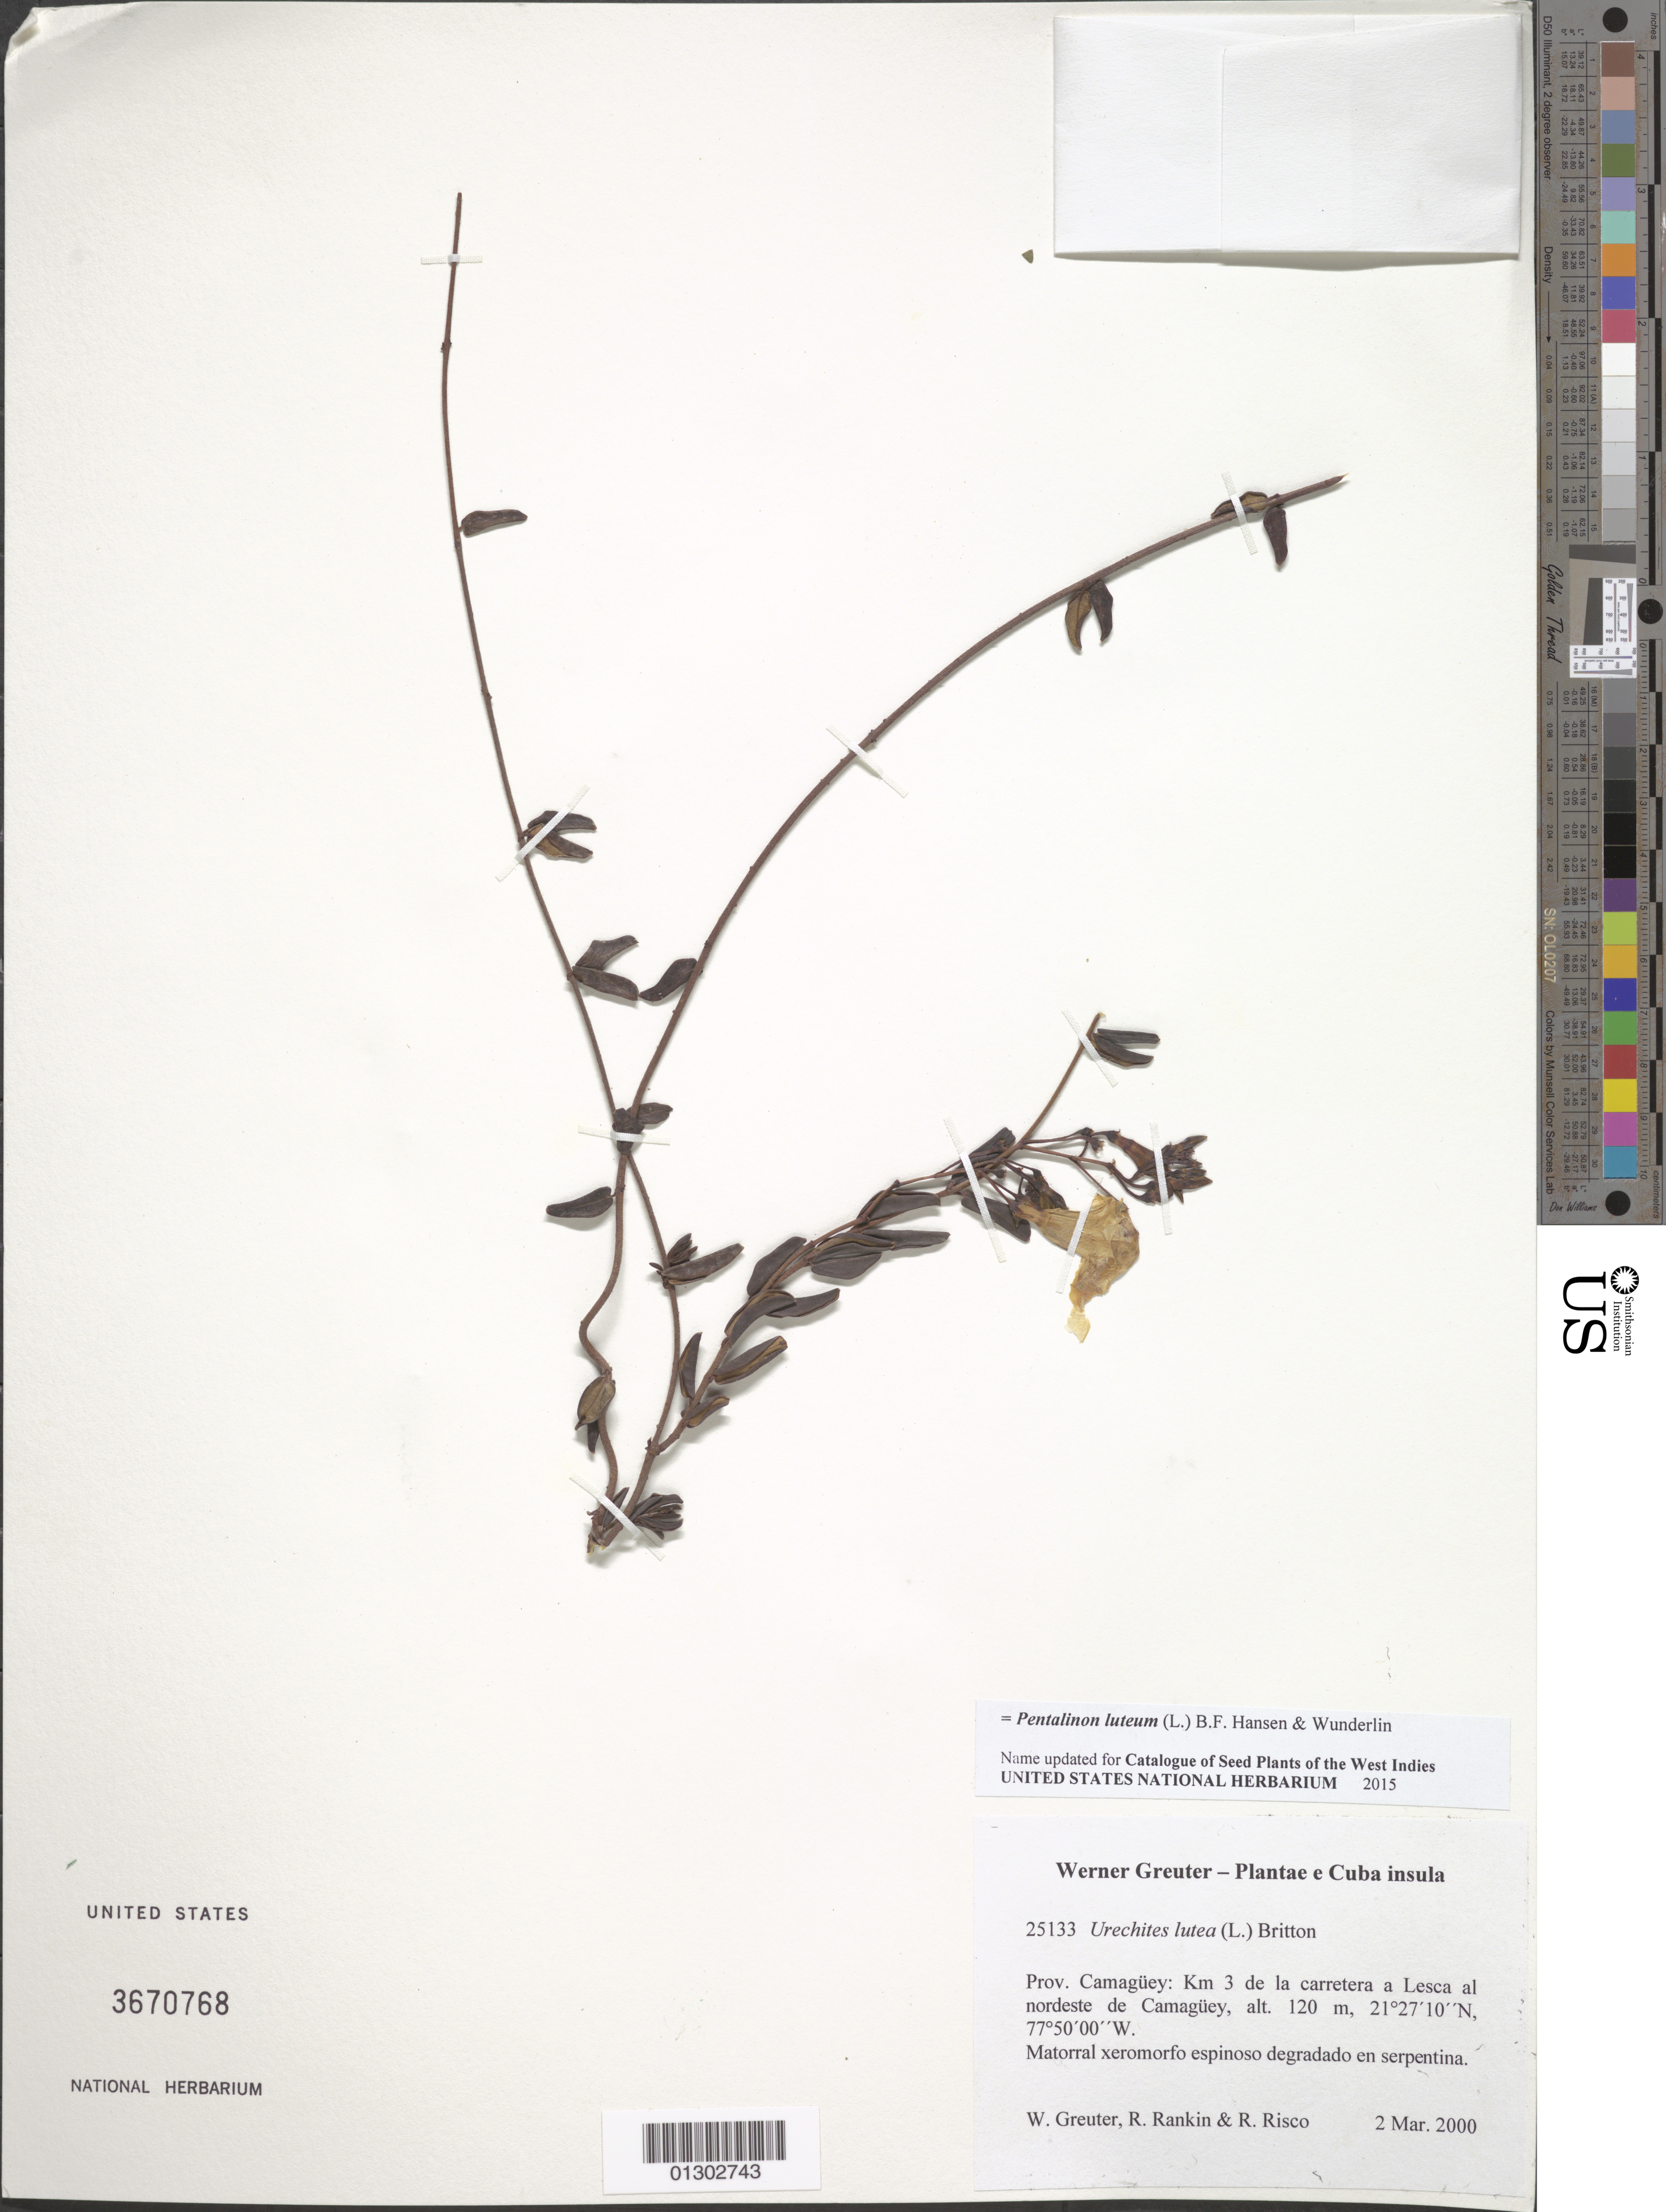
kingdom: Plantae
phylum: Tracheophyta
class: Magnoliopsida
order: Gentianales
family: Apocynaceae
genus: Pentalinon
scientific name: Pentalinon luteum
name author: (L.) B.F. Hansen & Wunderlin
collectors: W. R. Greuter, R. Rankin Rodriguez & R. Risco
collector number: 25133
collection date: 2000-03-02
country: Cuba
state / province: Camagüey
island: Cuba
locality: Km 3 de la carretera a Lesca al nordeste de Camagüey.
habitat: Matorral xeromorfo espinoso degradado en serpentina.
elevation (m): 120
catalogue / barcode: US 3670768